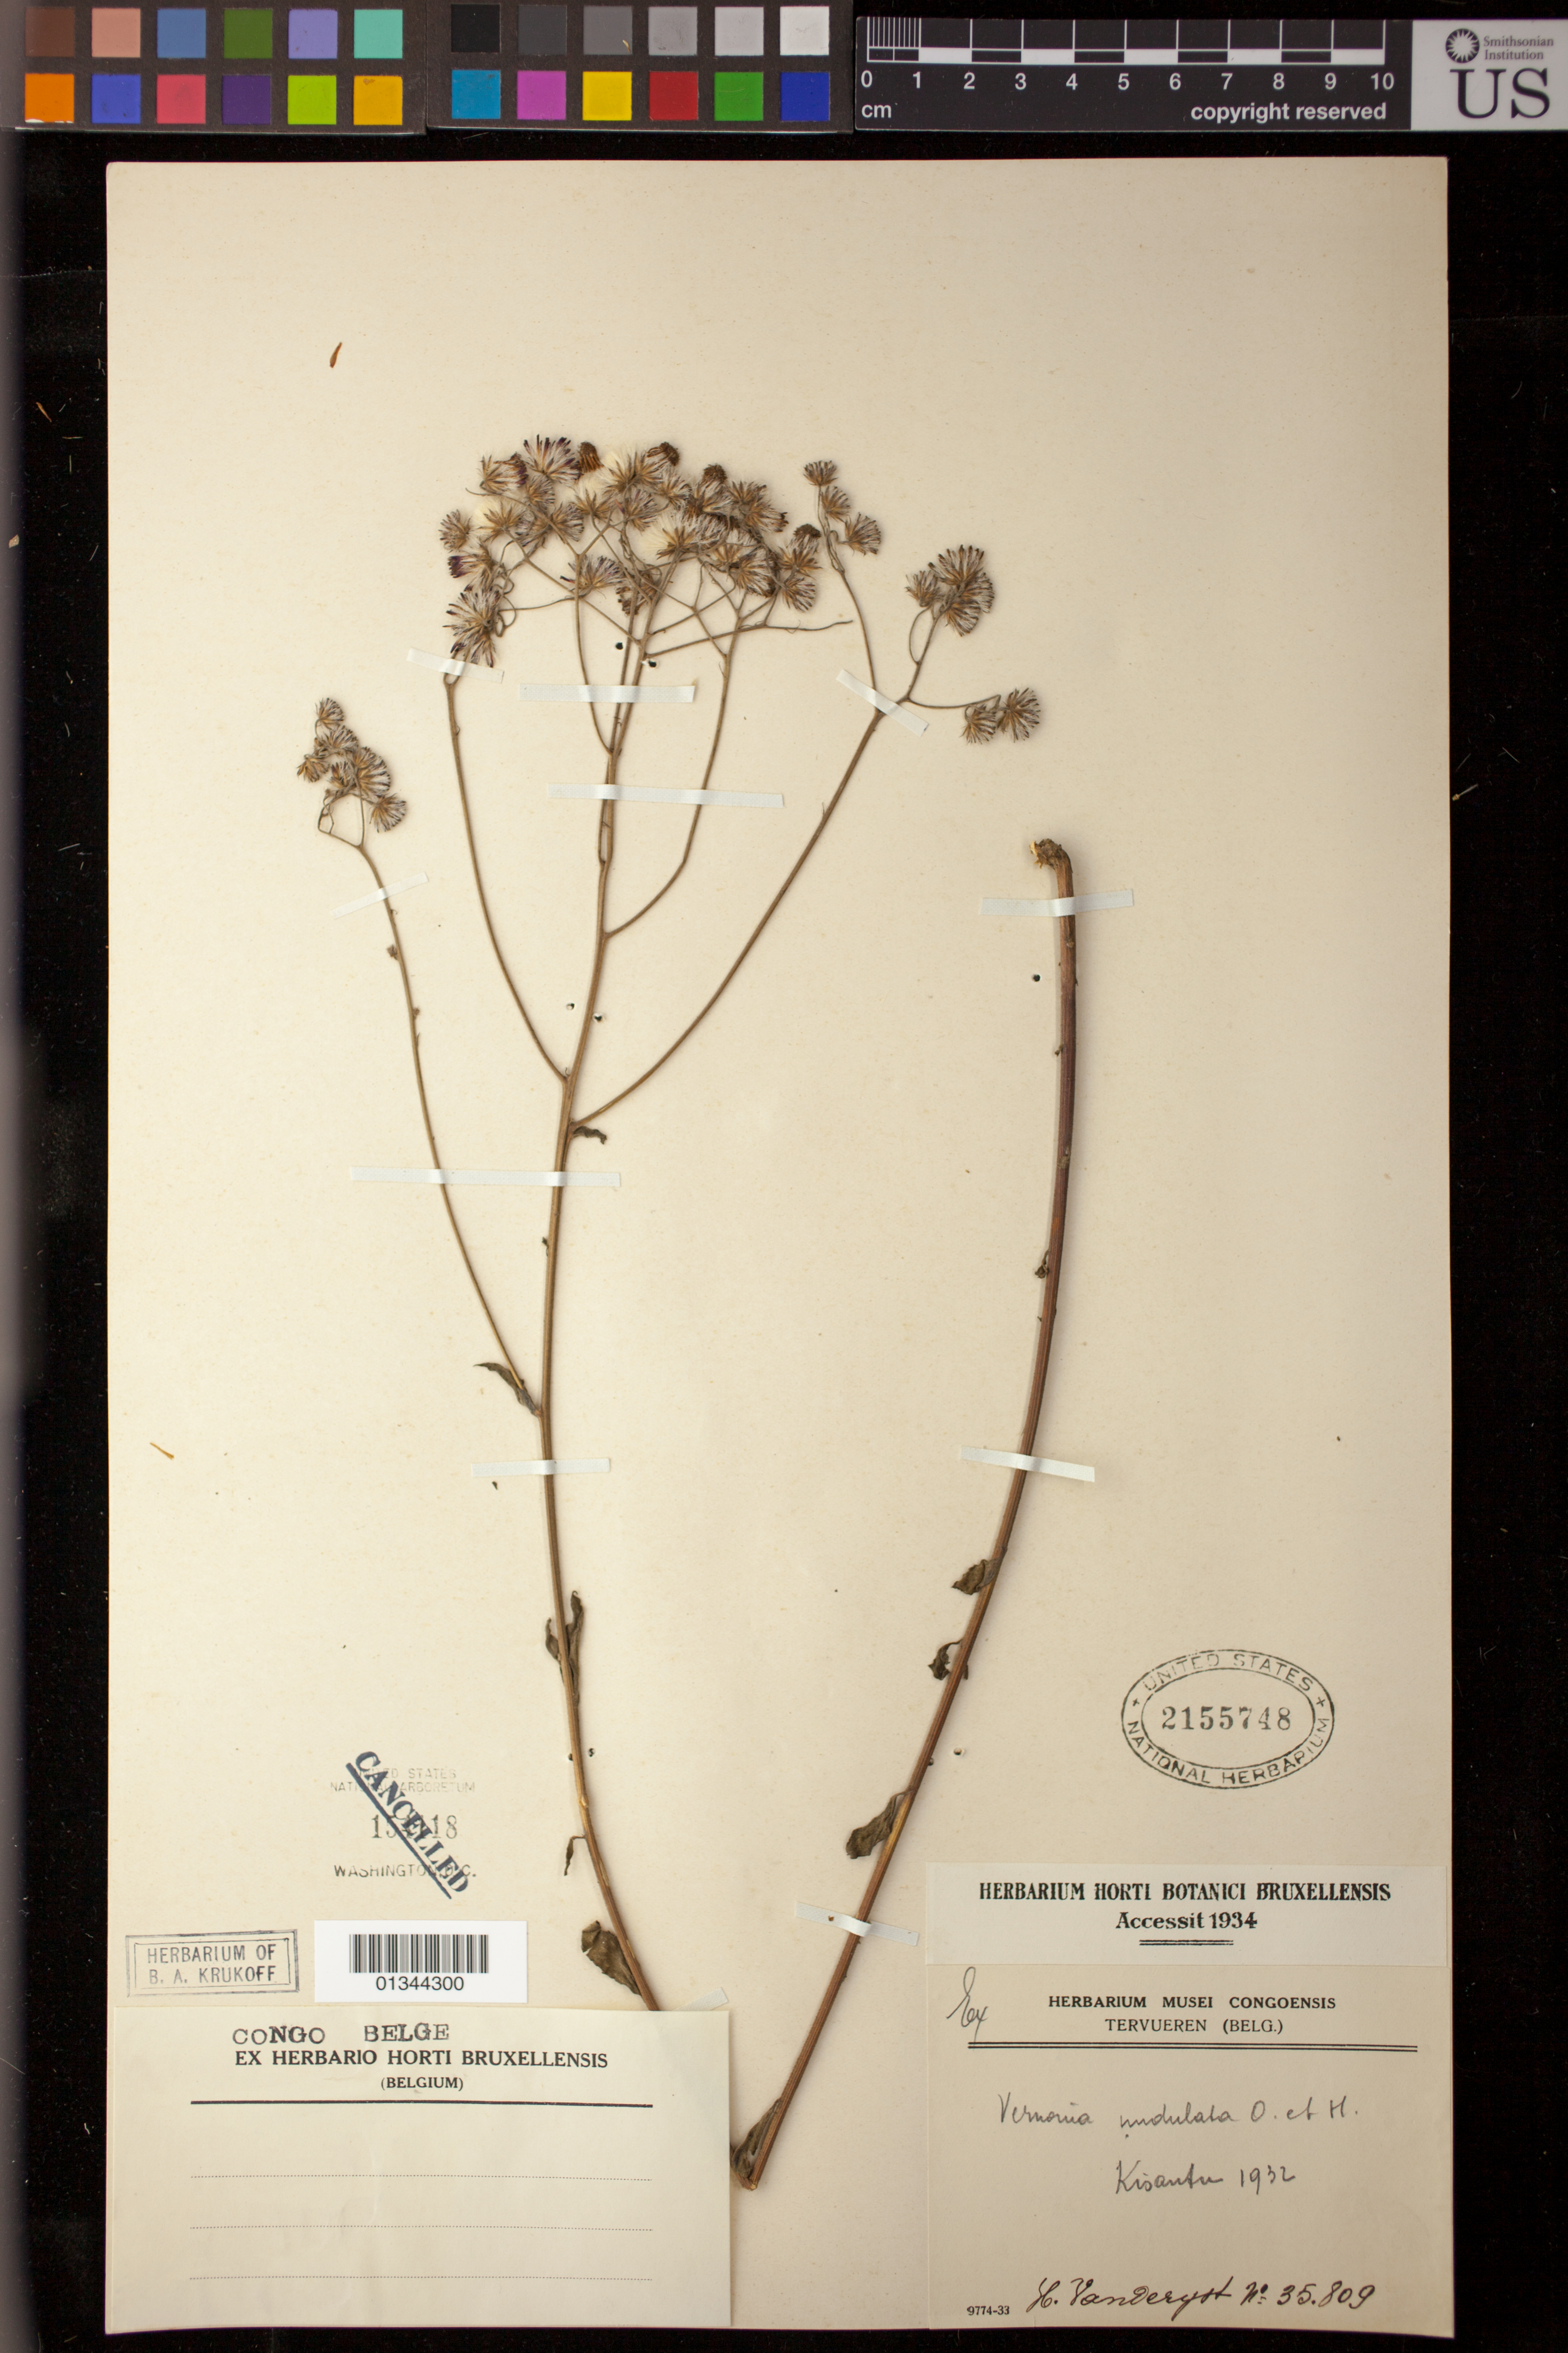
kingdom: Plantae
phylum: Tracheophyta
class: Magnoliopsida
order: Asterales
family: Asteraceae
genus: Vernonia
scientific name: Vernonia undulata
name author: Oliv. & Hiern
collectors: H. J. R. Vanderyst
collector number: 35809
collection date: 1932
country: Congo, Democratic Republic of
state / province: Kongo Central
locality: Kisantu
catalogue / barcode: US 2155748